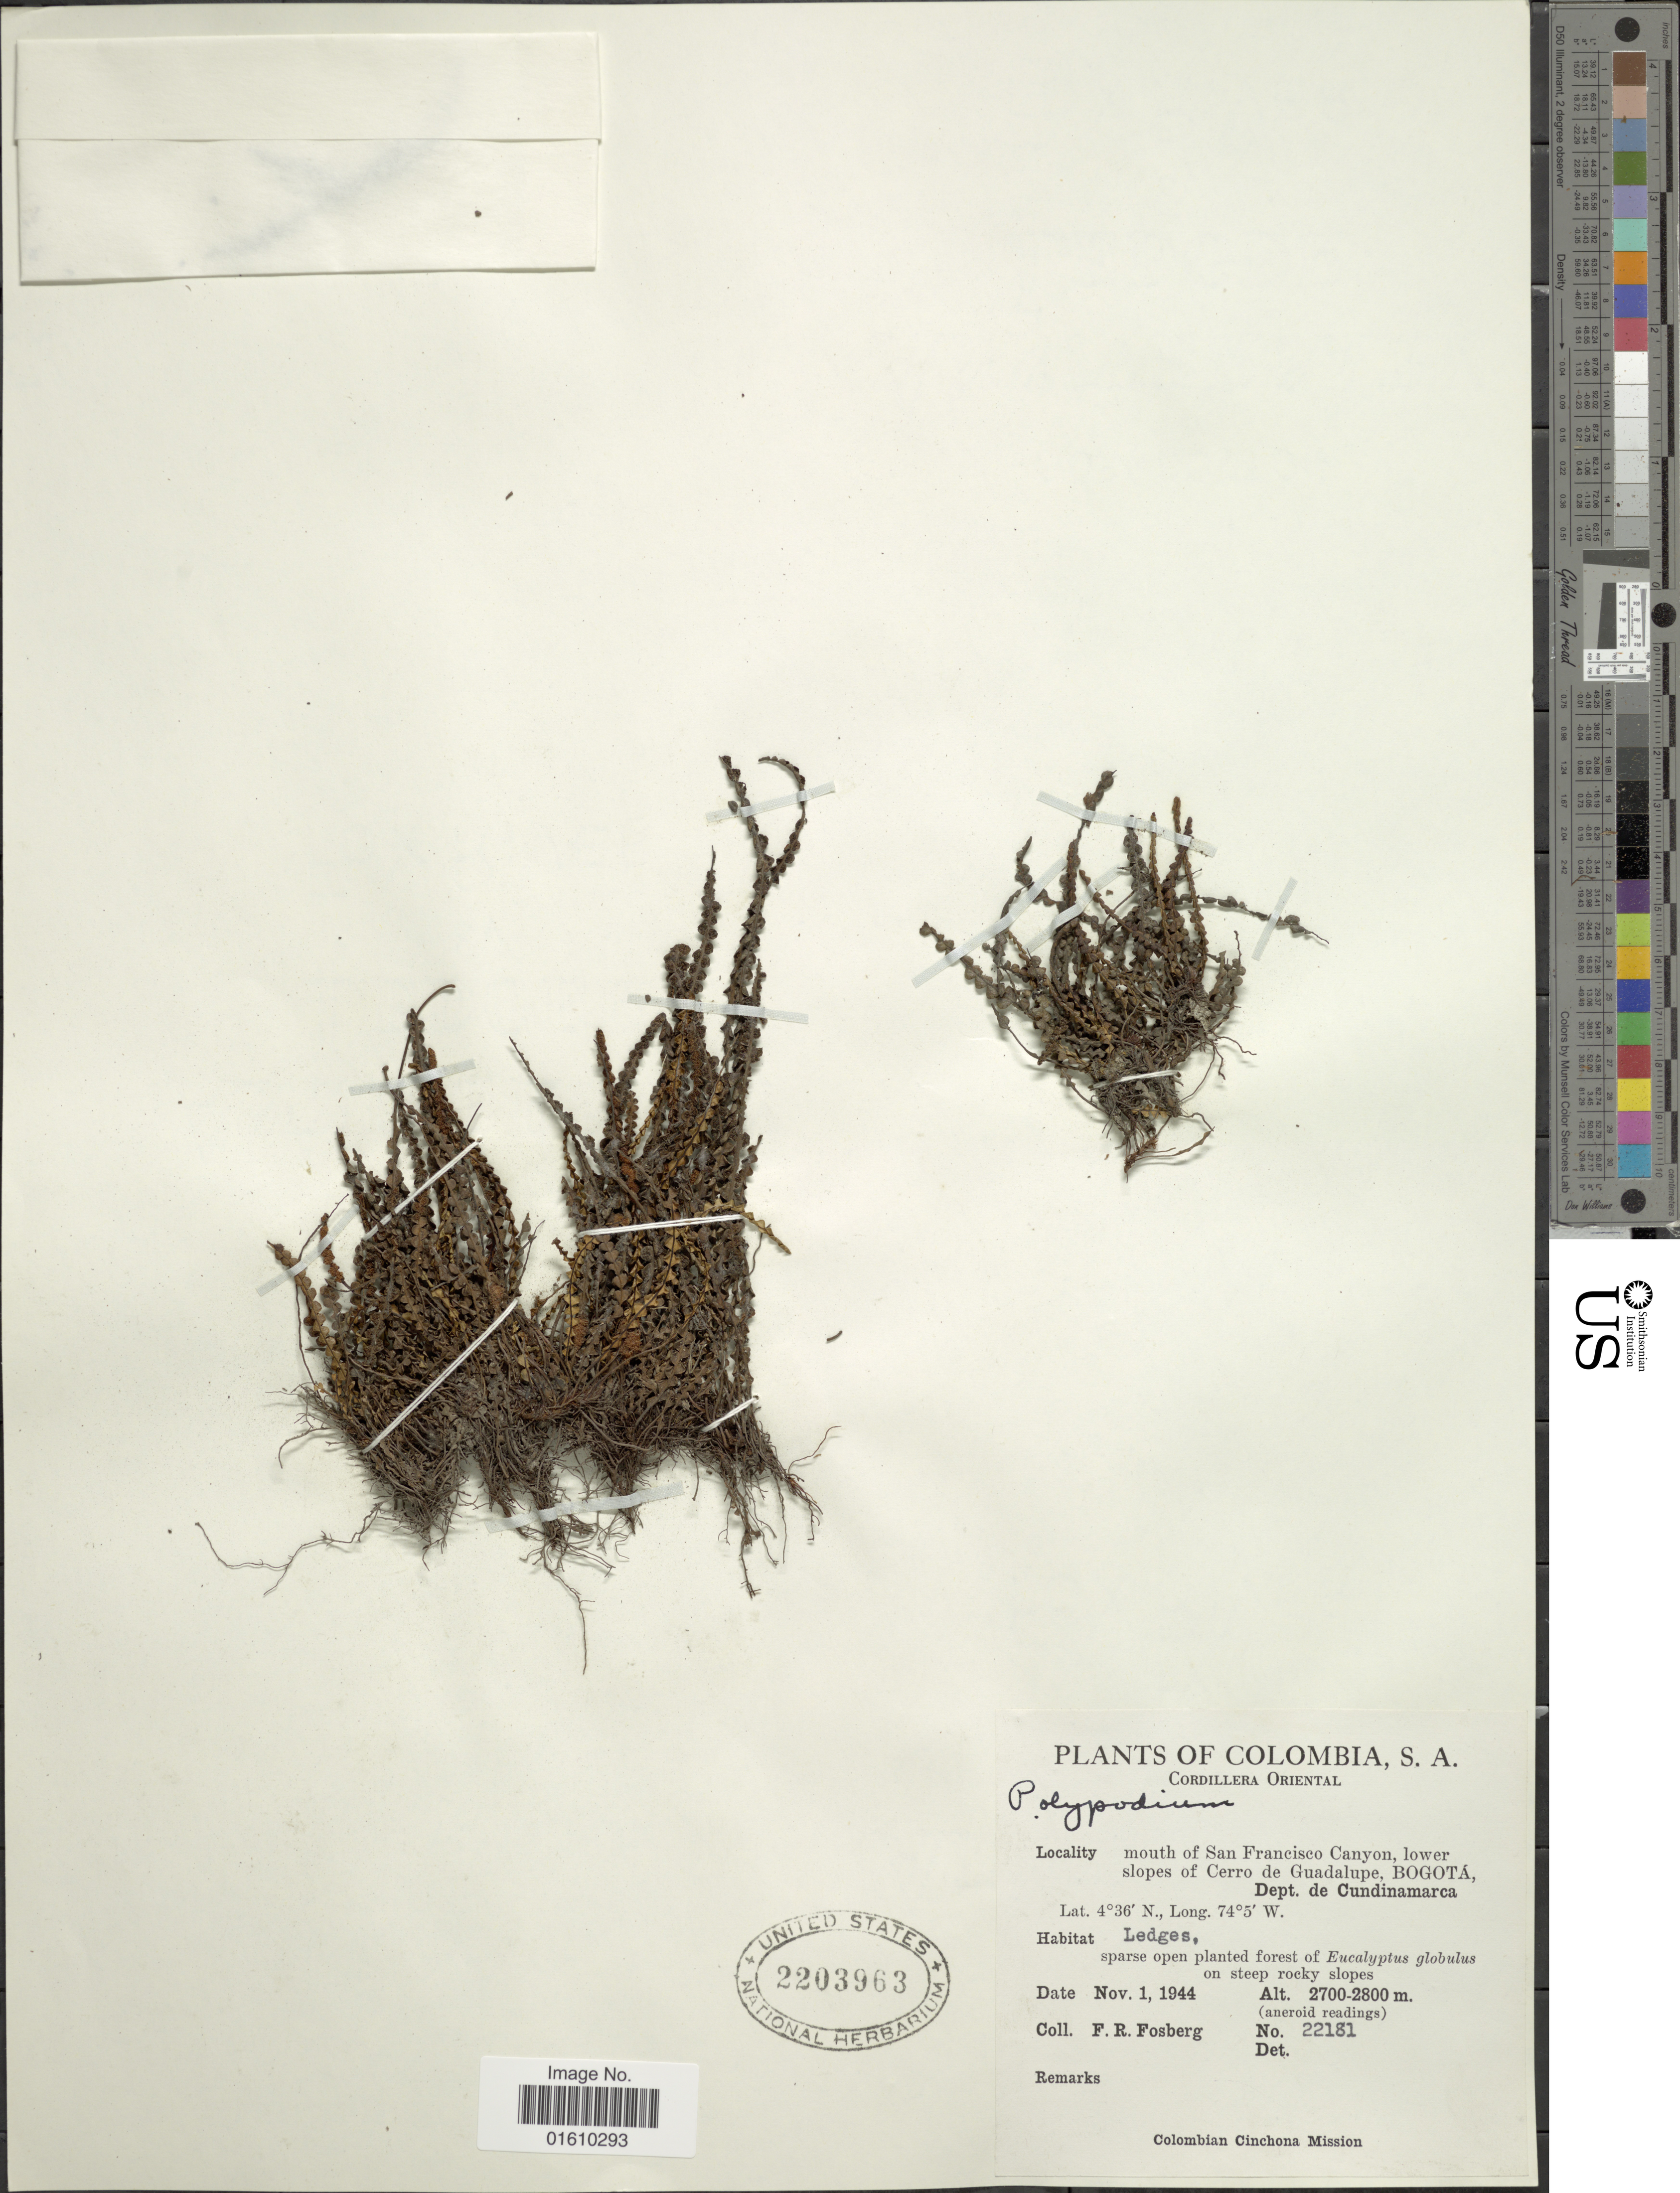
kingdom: Plantae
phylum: Tracheophyta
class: Polypodiopsida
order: Polypodiales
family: Polypodiaceae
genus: Melpomene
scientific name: Melpomene sp.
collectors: F. R. Fosberg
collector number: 22181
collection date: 1944-11-01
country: Colombia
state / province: Cundinamarca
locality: Cordillera Oriental, mouth of San Francisco Canyon, lower slopes of Cerro de Guadalupe, Bogota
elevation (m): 2700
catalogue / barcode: US 2203963